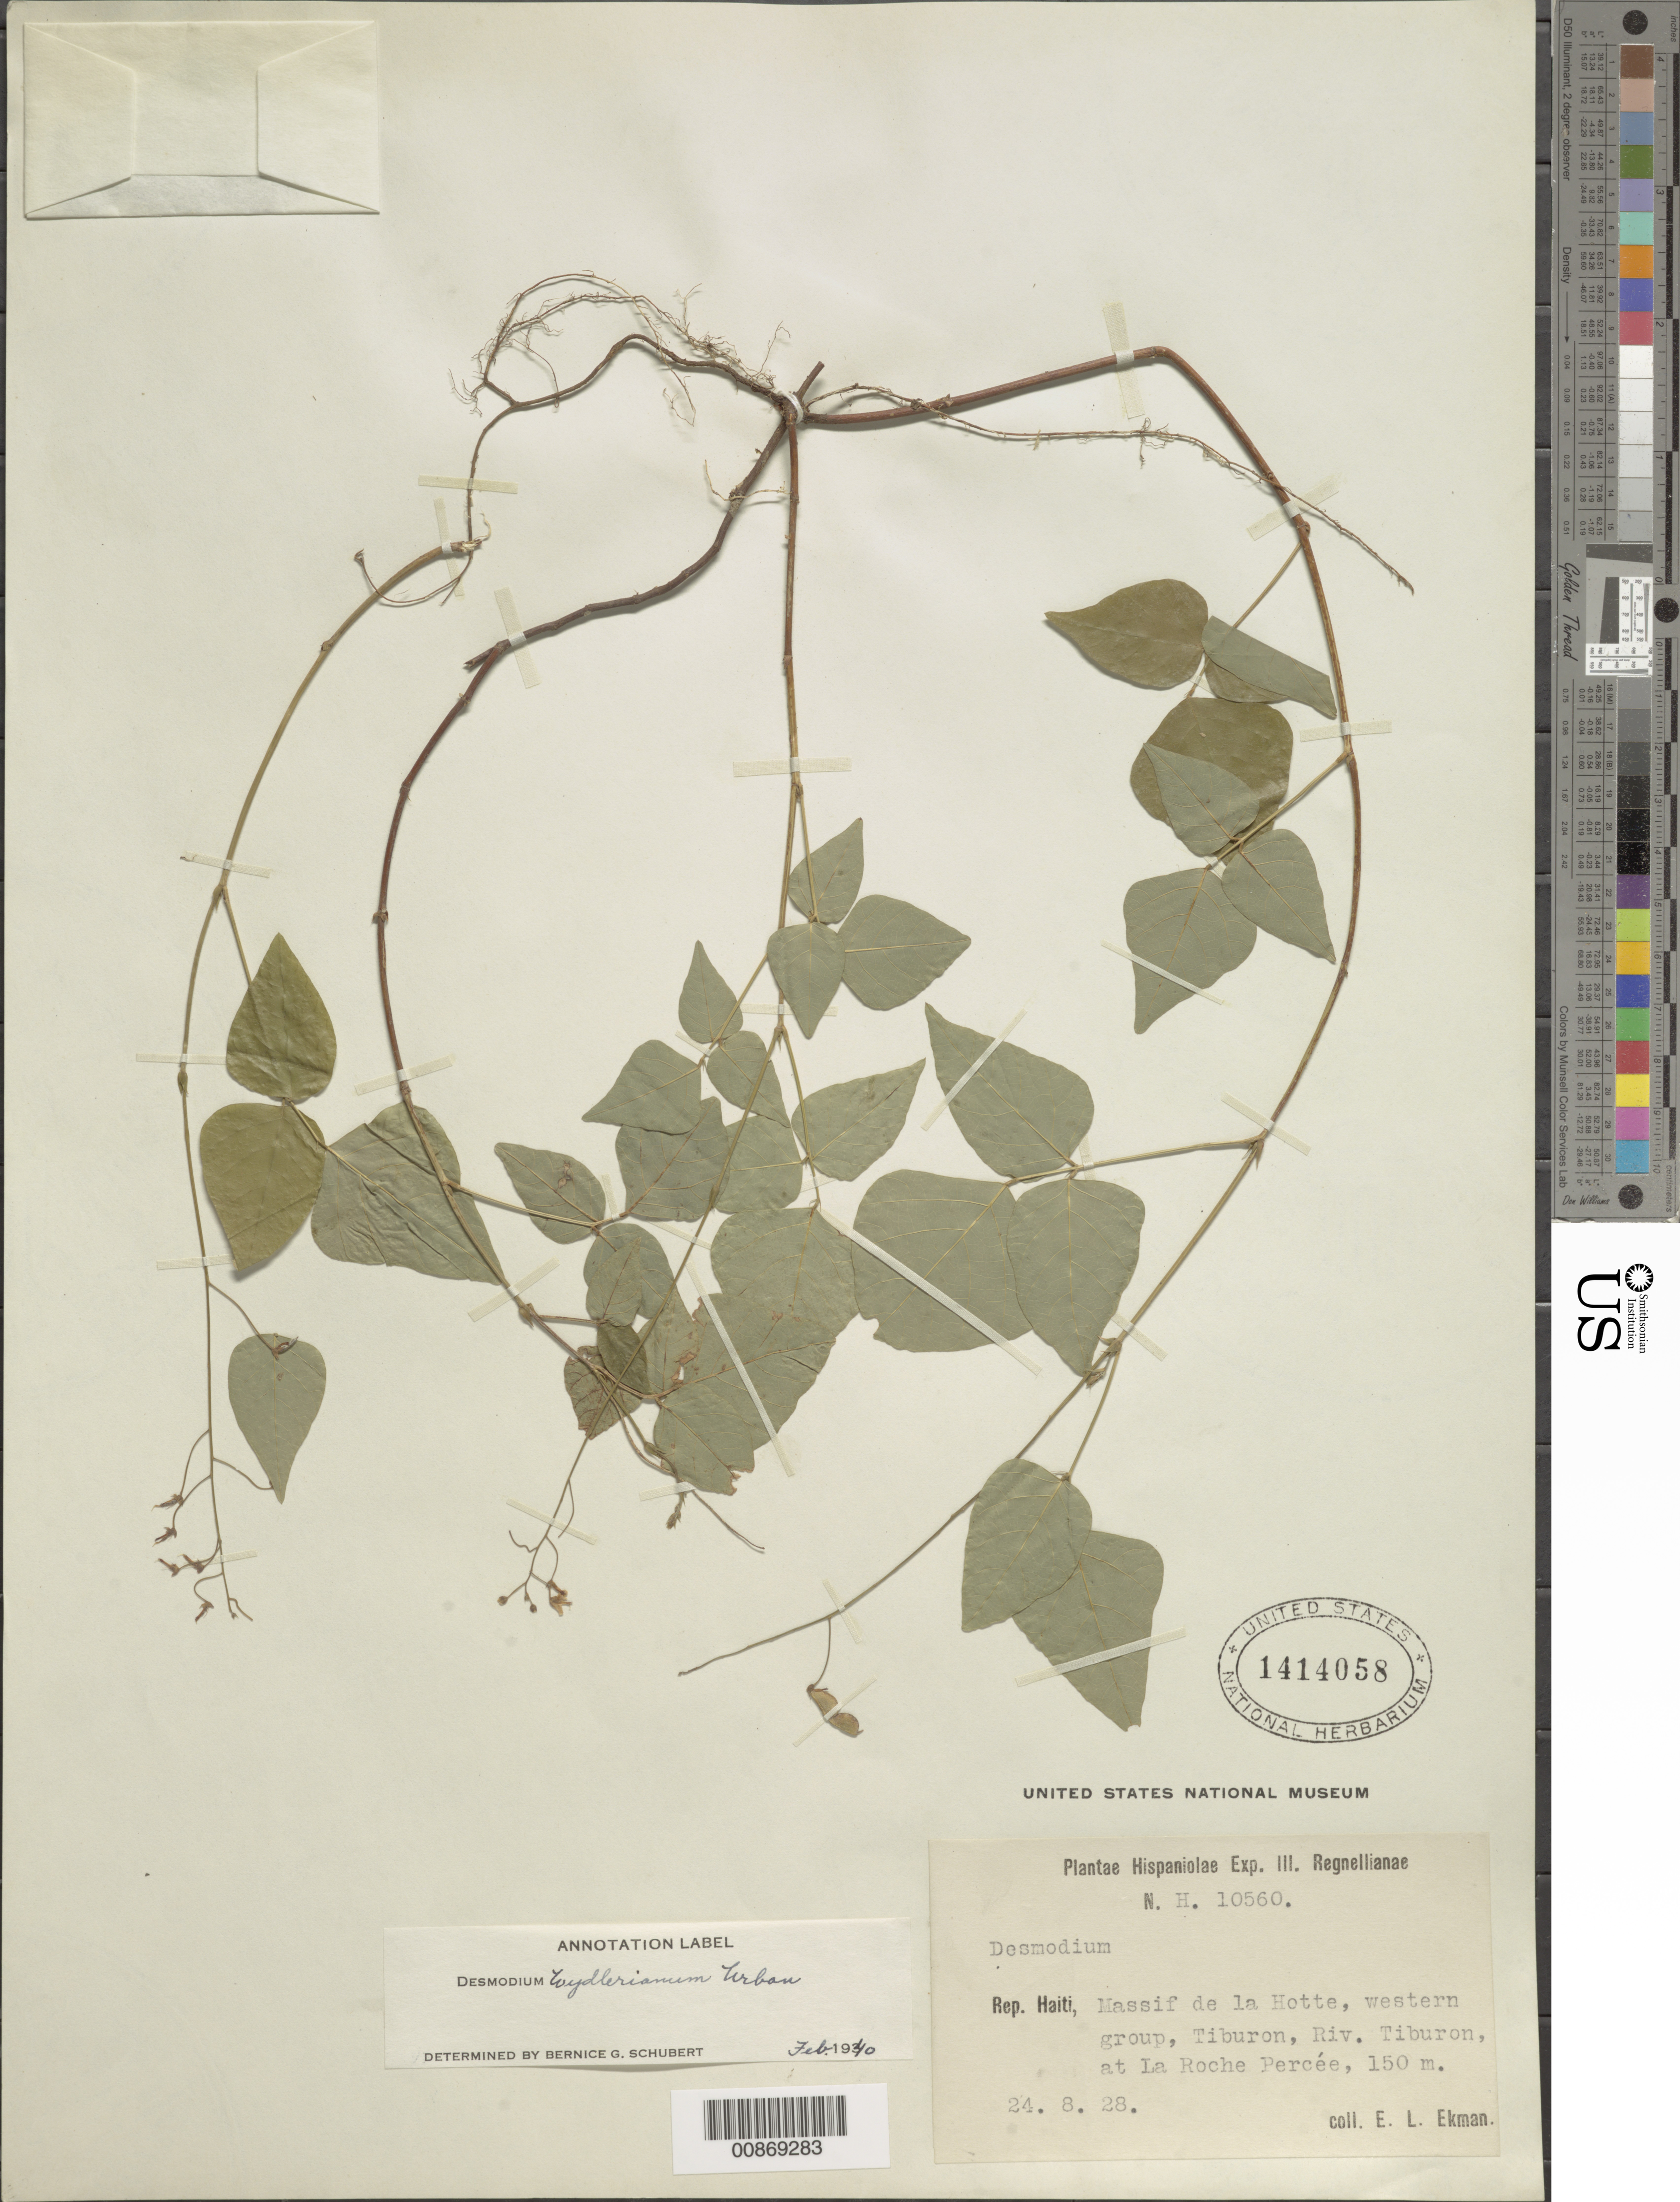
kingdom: Plantae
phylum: Tracheophyta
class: Magnoliopsida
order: Fabales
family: Fabaceae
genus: Desmodium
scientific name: Desmodium wydlerianum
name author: Urb.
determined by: Schubert, Bernice G.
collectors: E. L. Ekman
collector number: H 10560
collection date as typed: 24 Aug 1928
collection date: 1928-08-24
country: Haiti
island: Hispaniola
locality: Massif de la Hotte, western group, Tiburon, Riv. Tiburon, at La Roche Percée.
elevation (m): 150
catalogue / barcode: US 1414058